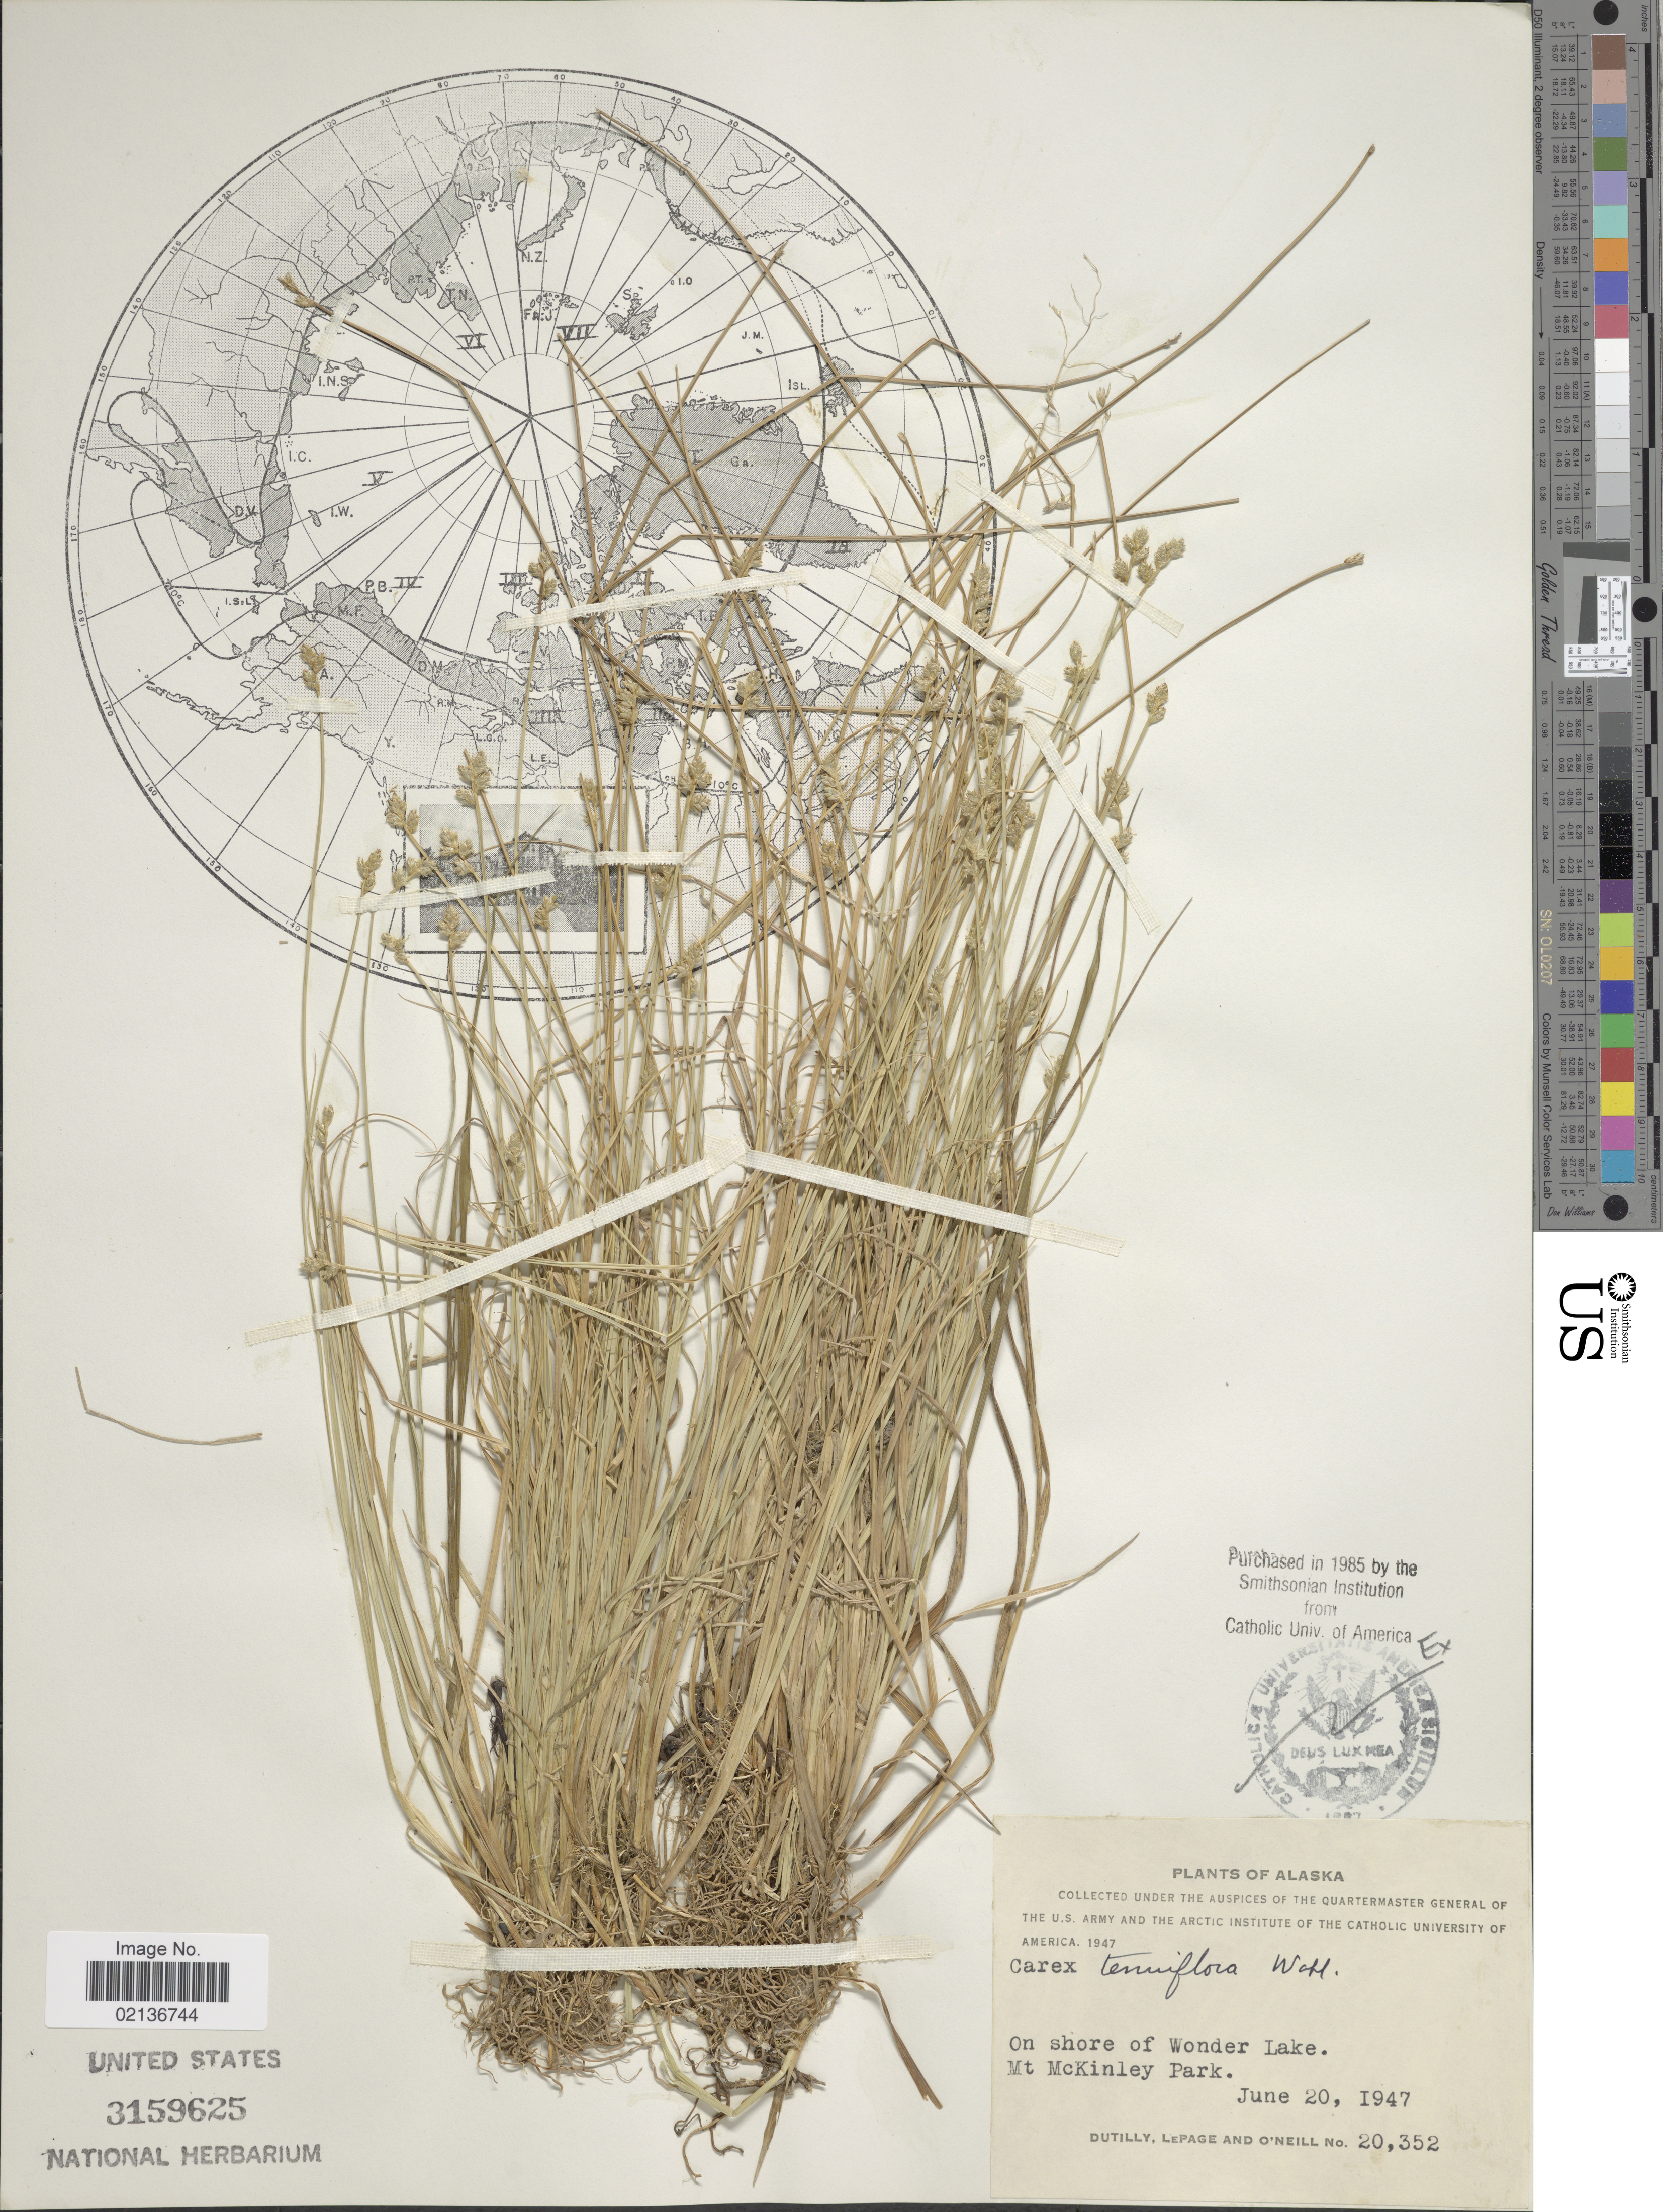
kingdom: Plantae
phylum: Tracheophyta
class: Liliopsida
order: Poales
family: Cyperaceae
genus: Carex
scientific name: Carex tenuiflora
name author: Wahlenb.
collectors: -. Dutilly, -. LePage & O' Neill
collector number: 20352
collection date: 1947-06-20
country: United States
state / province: Alaska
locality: On shore of Wonder Lake, Mt McKinley Park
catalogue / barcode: US 3159625